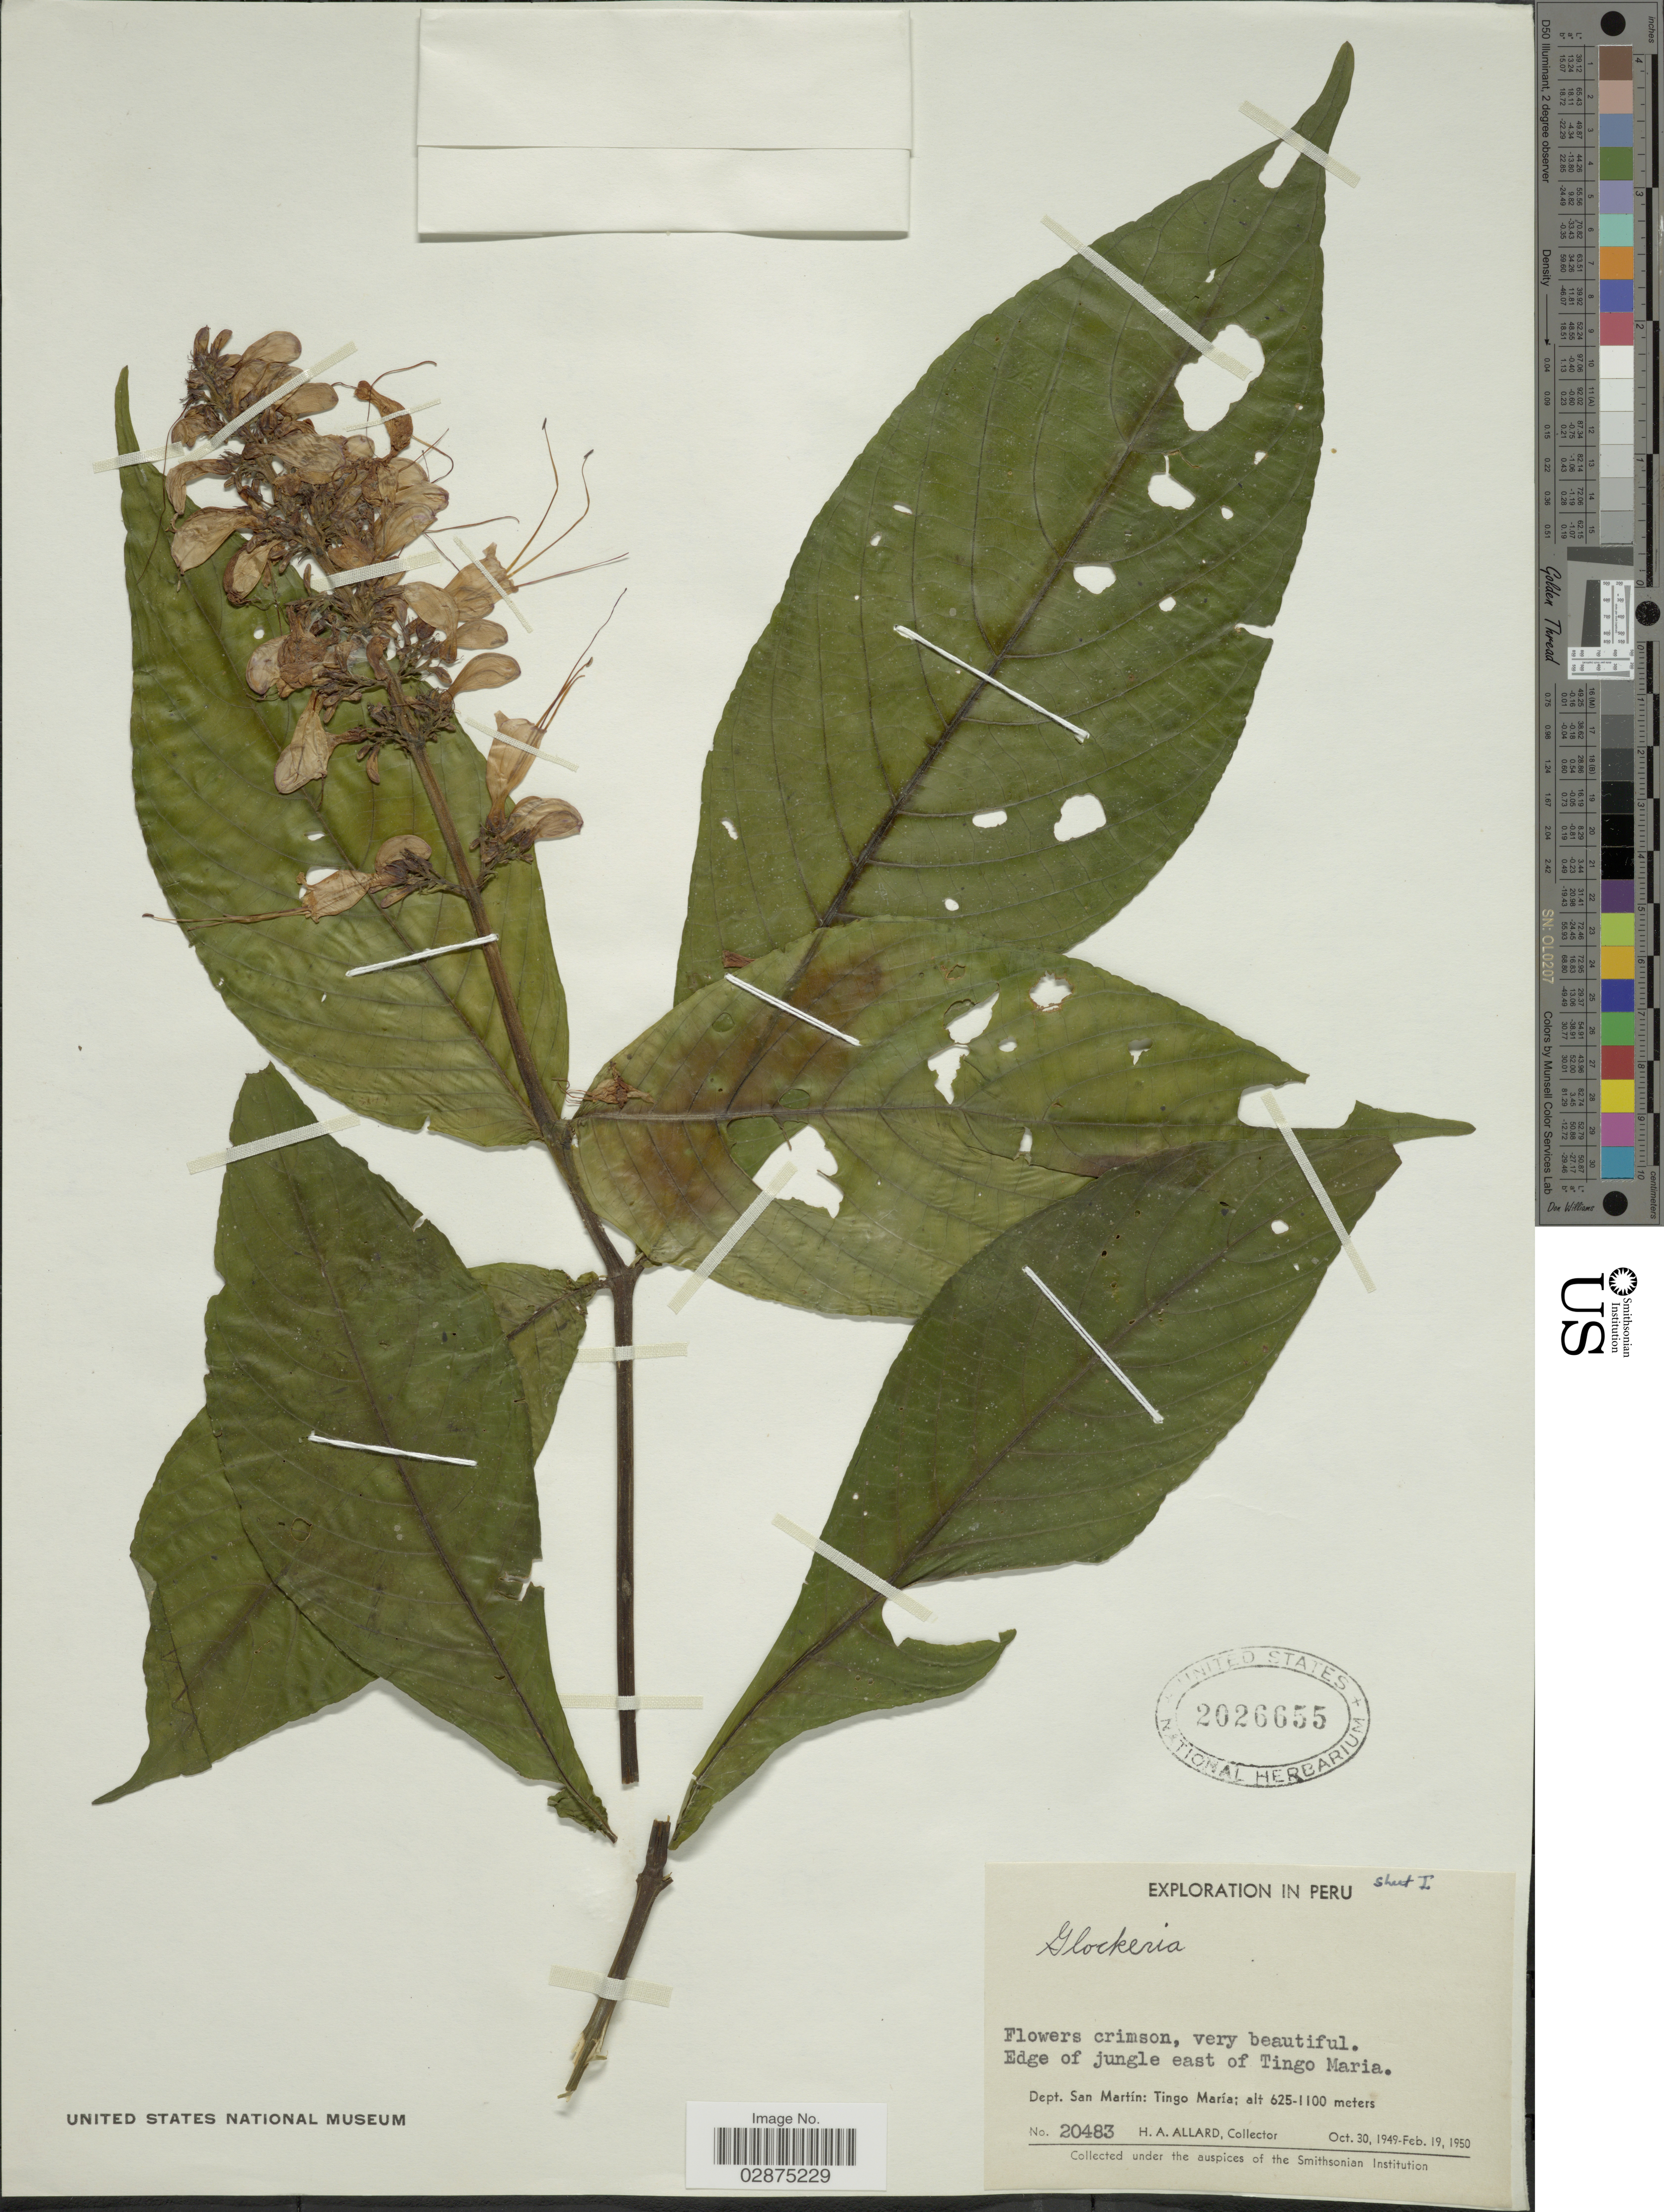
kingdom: Plantae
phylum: Tracheophyta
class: Magnoliopsida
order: Lamiales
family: Acanthaceae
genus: Stenostephanus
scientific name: Stenostephanus longistaminus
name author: (Ruiz & Pav.) V.M. Baum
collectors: H. A. Allard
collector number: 20483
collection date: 1949-10-30/1950-02-19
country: Peru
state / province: San Martín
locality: Edge of jungle east of Tingo Maria. Dept. San Martín: Tingo María.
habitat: edge of jungle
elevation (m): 625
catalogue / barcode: US 2026655